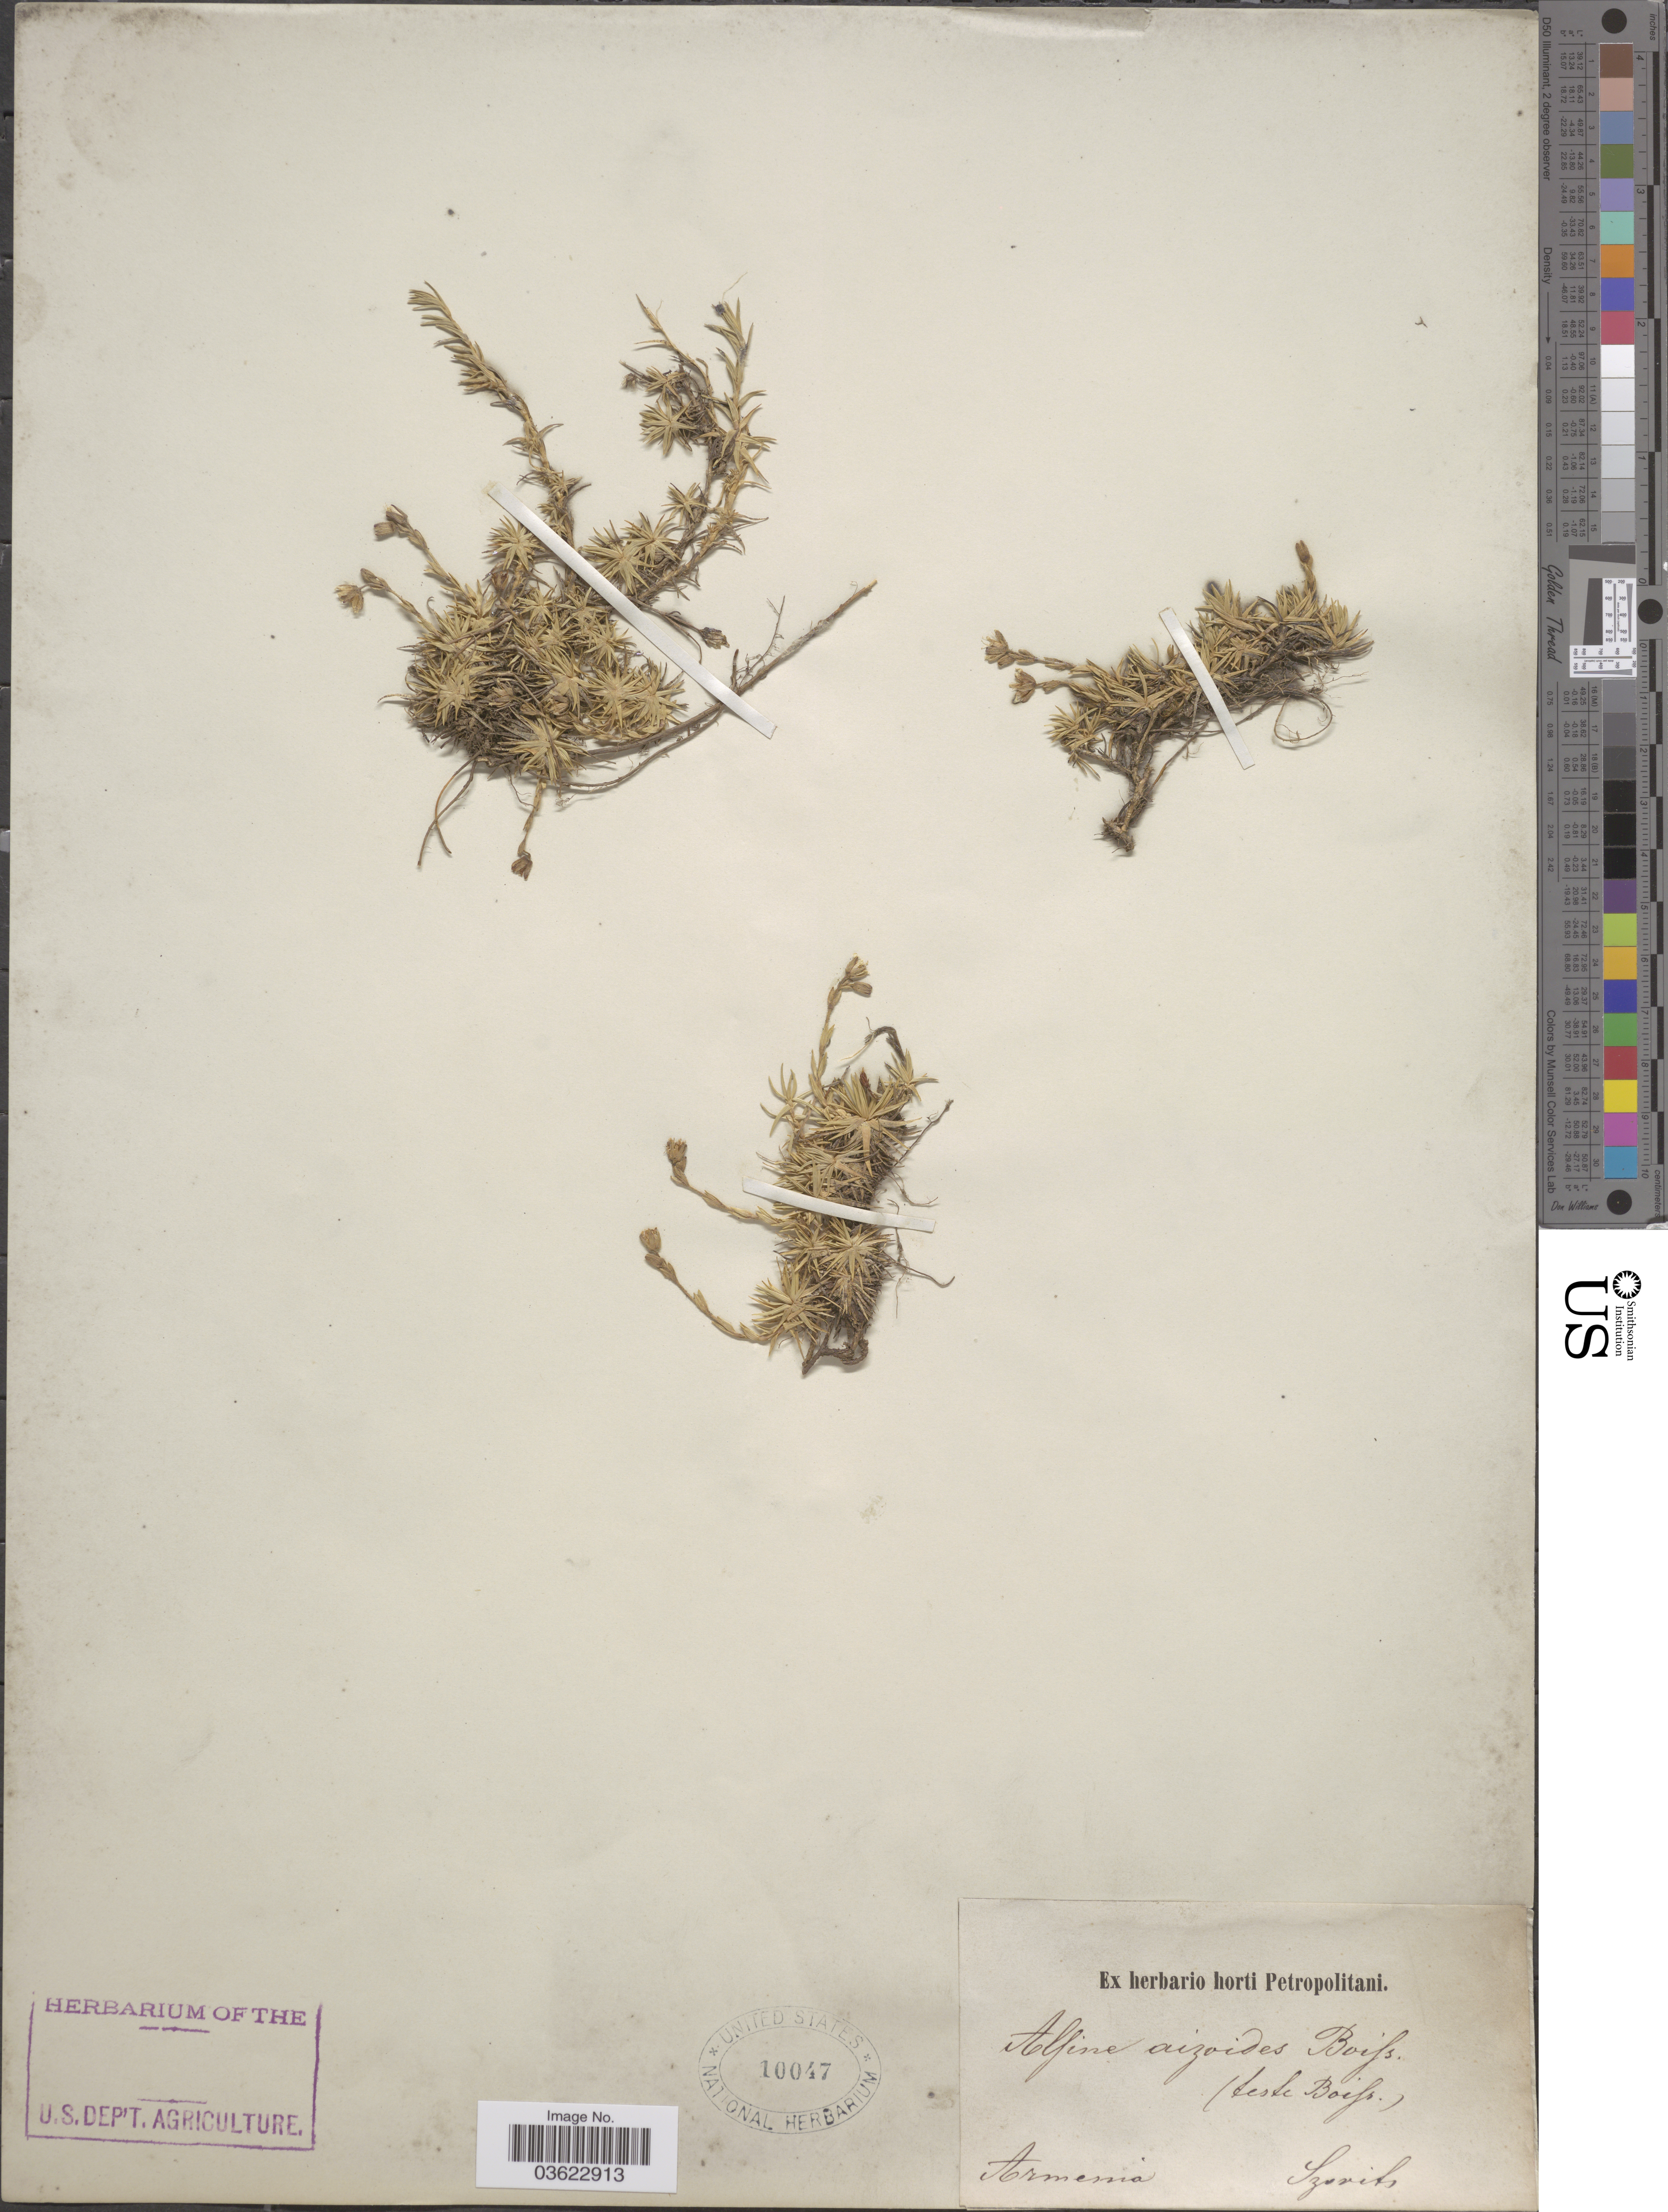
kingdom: Plantae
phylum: Tracheophyta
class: Magnoliopsida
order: Caryophyllales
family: Caryophyllaceae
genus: Pseudocherleria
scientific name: Pseudocherleria aizoides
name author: (Boiss.) Dillenb. & Kadereit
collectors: Szovits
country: Armenia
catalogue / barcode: US 10047